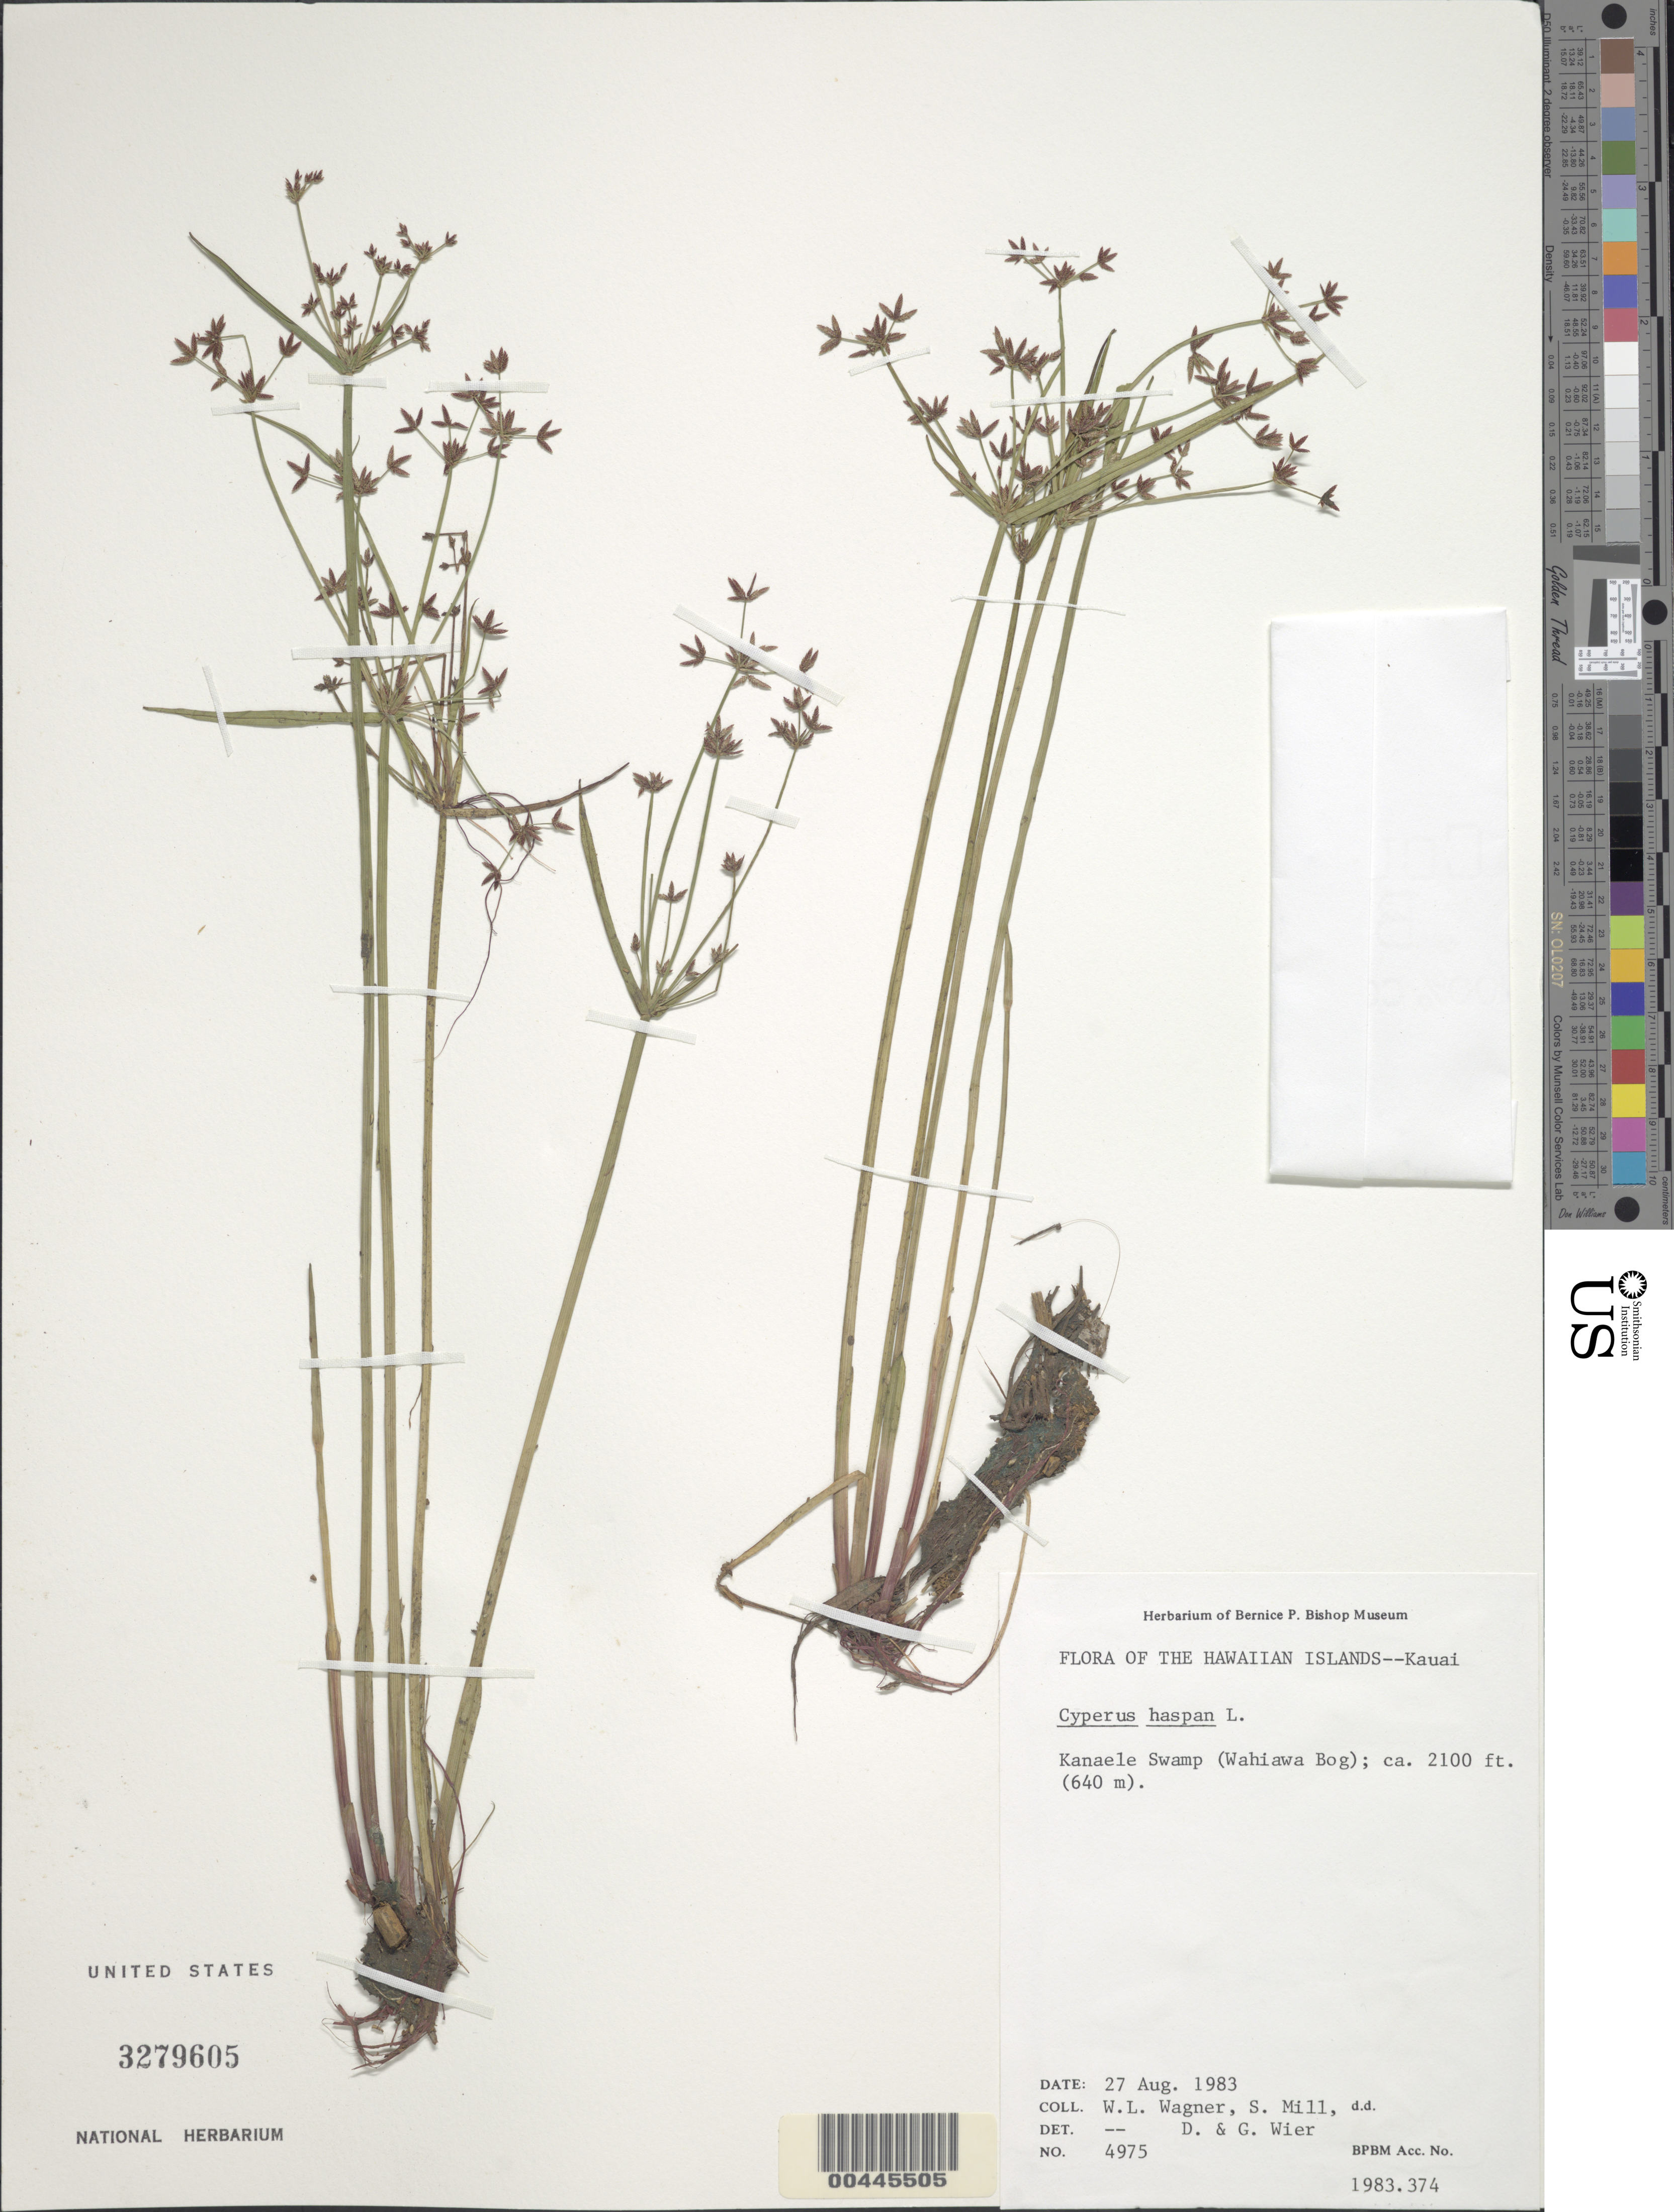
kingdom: Plantae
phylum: Tracheophyta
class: Liliopsida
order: Poales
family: Cyperaceae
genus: Cyperus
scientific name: Cyperus haspan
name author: L.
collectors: W. L. Wagner, S. W. Miller, D. Wier & G. Wier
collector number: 4975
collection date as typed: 27 Aug 1983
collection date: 1983-08-27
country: United States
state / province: Hawaii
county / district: Kauai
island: Kaua'i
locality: Kanaele Swamp (Wahiawa Bog)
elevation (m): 640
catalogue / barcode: US 3279605